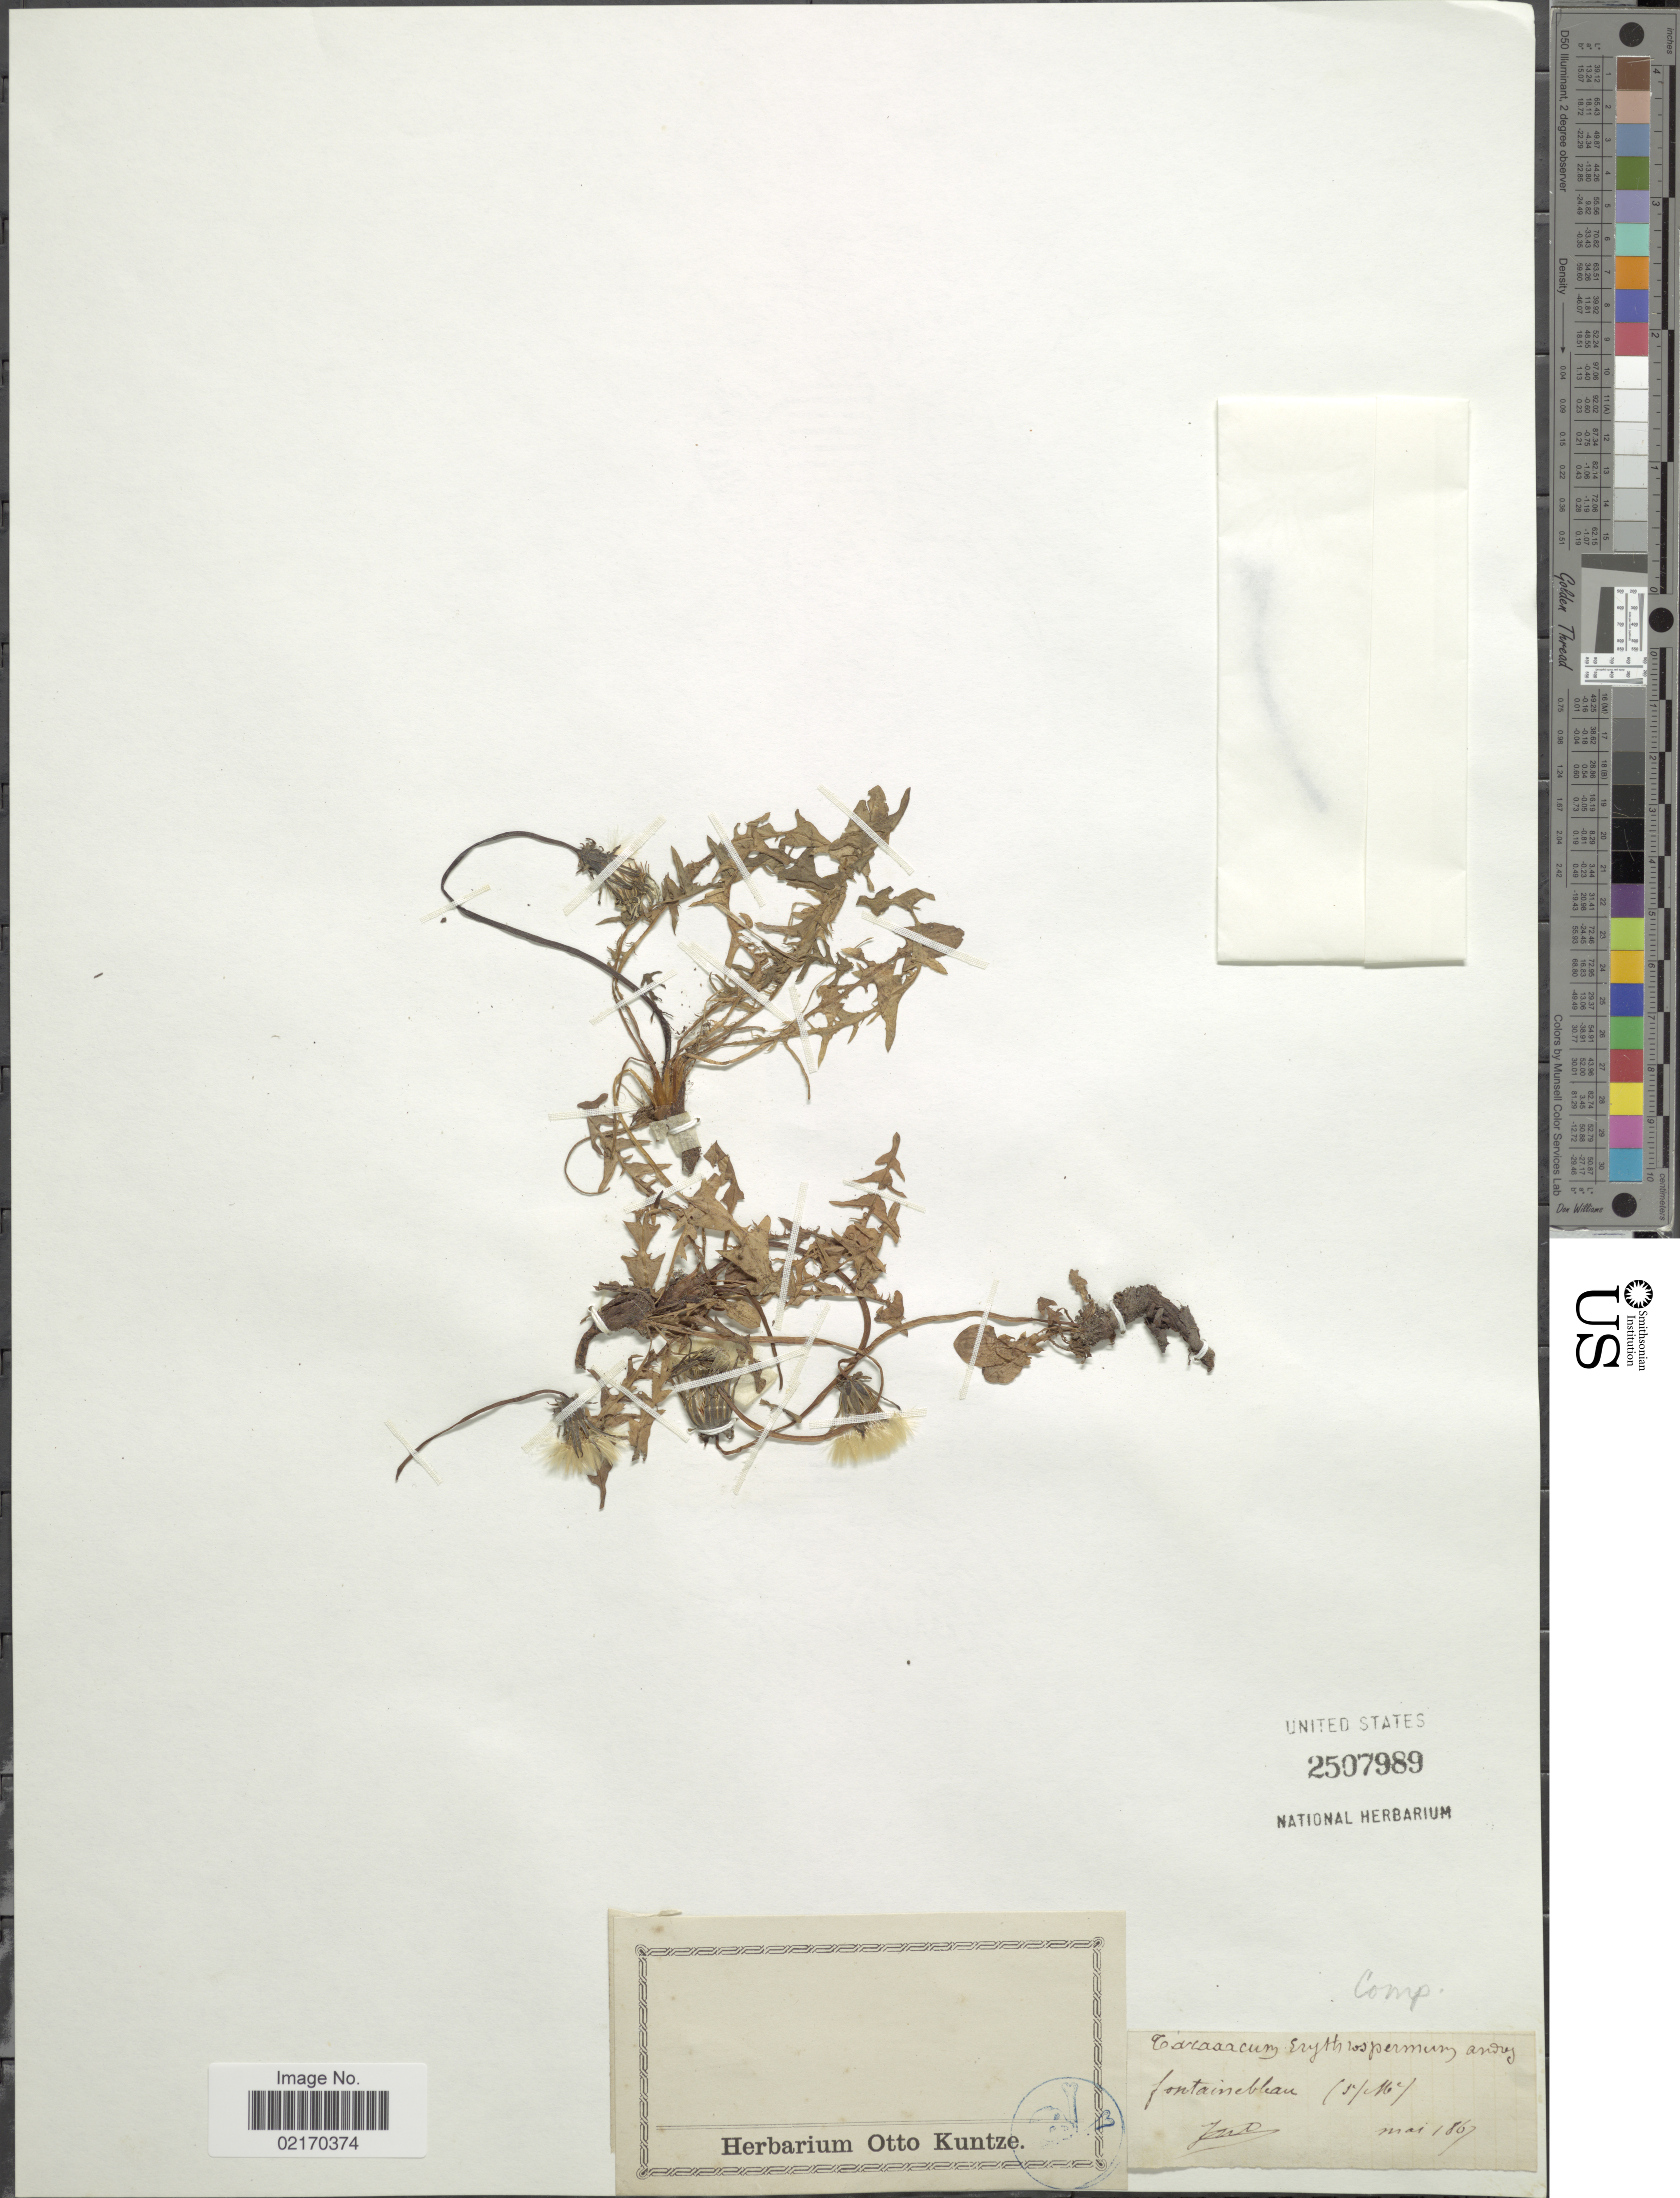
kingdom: Plantae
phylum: Tracheophyta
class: Magnoliopsida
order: Asterales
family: Asteraceae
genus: Taraxacum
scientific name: Taraxacum erythrospermum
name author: Andrz. ex Besser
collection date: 1867-05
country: France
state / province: Île-de-France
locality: Fontainebleau, (S/Mo) [interpreted]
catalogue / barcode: US 2507989